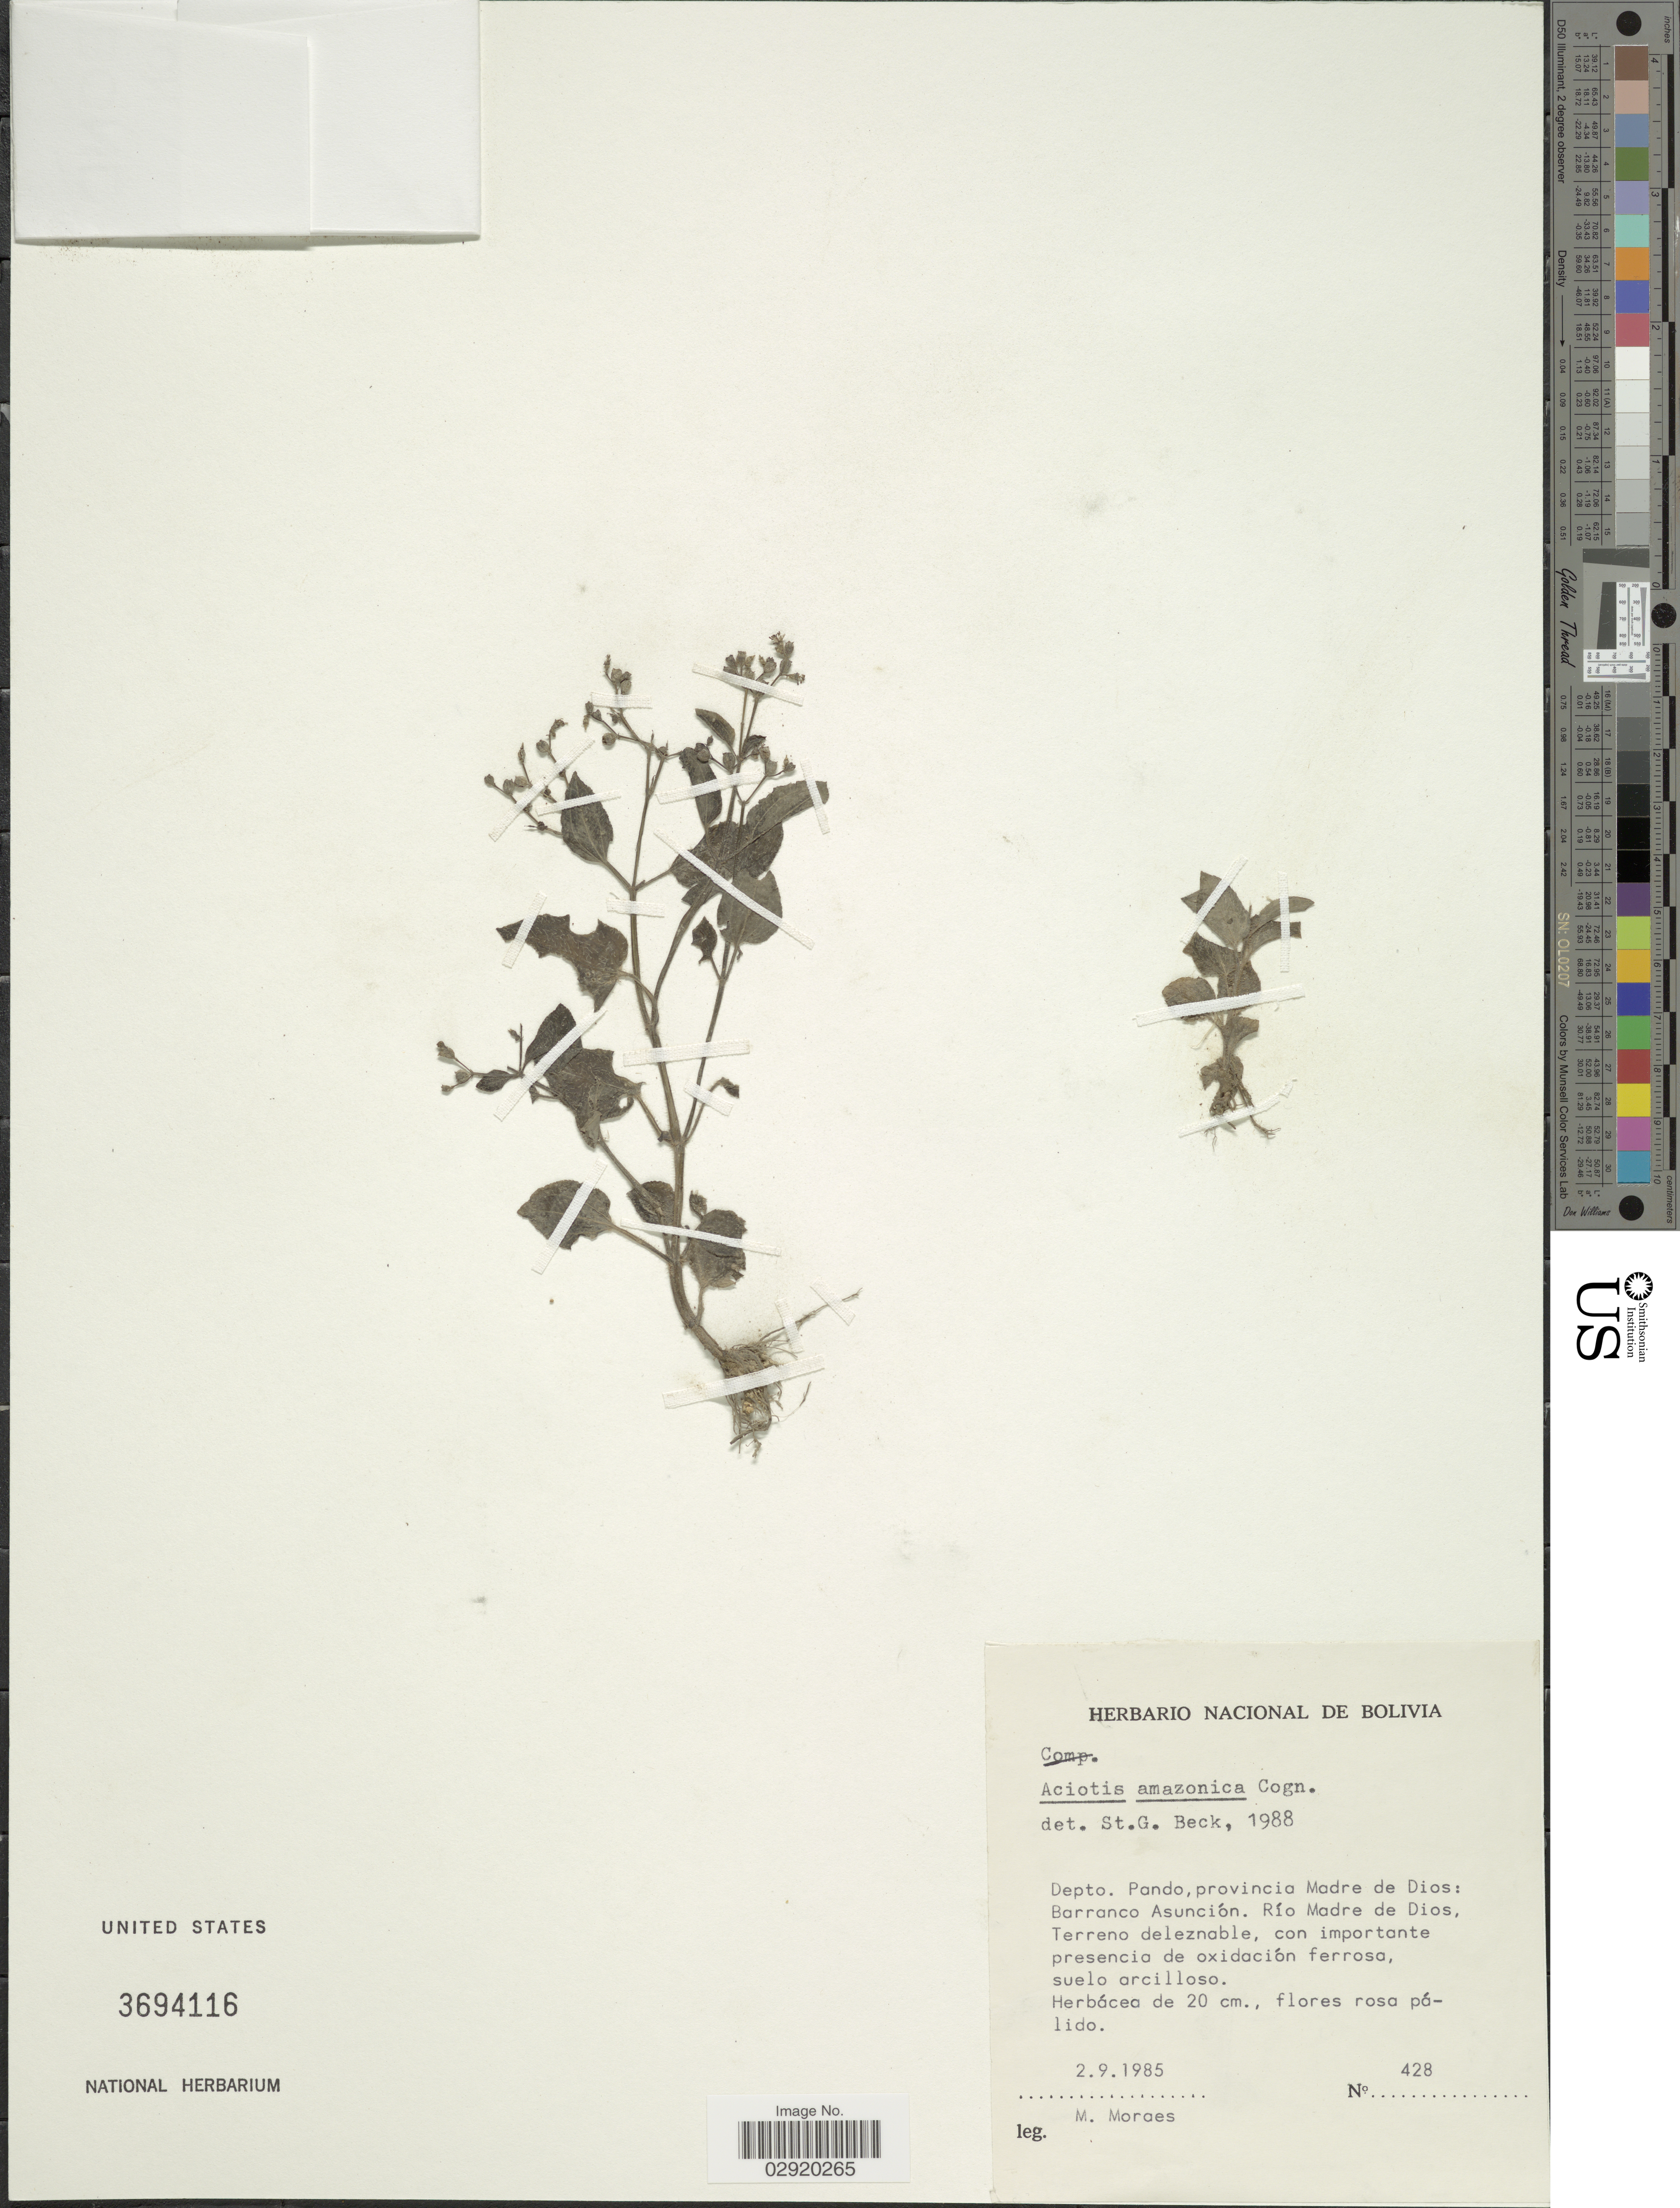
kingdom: Plantae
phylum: Tracheophyta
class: Magnoliopsida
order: Myrtales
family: Melastomataceae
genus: Aciotis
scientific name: Aciotis acuminifolia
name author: (Mart. ex DC.) Triana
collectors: M. Moraes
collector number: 428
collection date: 1985-09-02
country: Bolivia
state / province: Pando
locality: Depto. Pando, provincia Madre de Dios: Barranca Asunción. Río Madre de Dios, Terreno deleznable.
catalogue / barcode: US 3694116